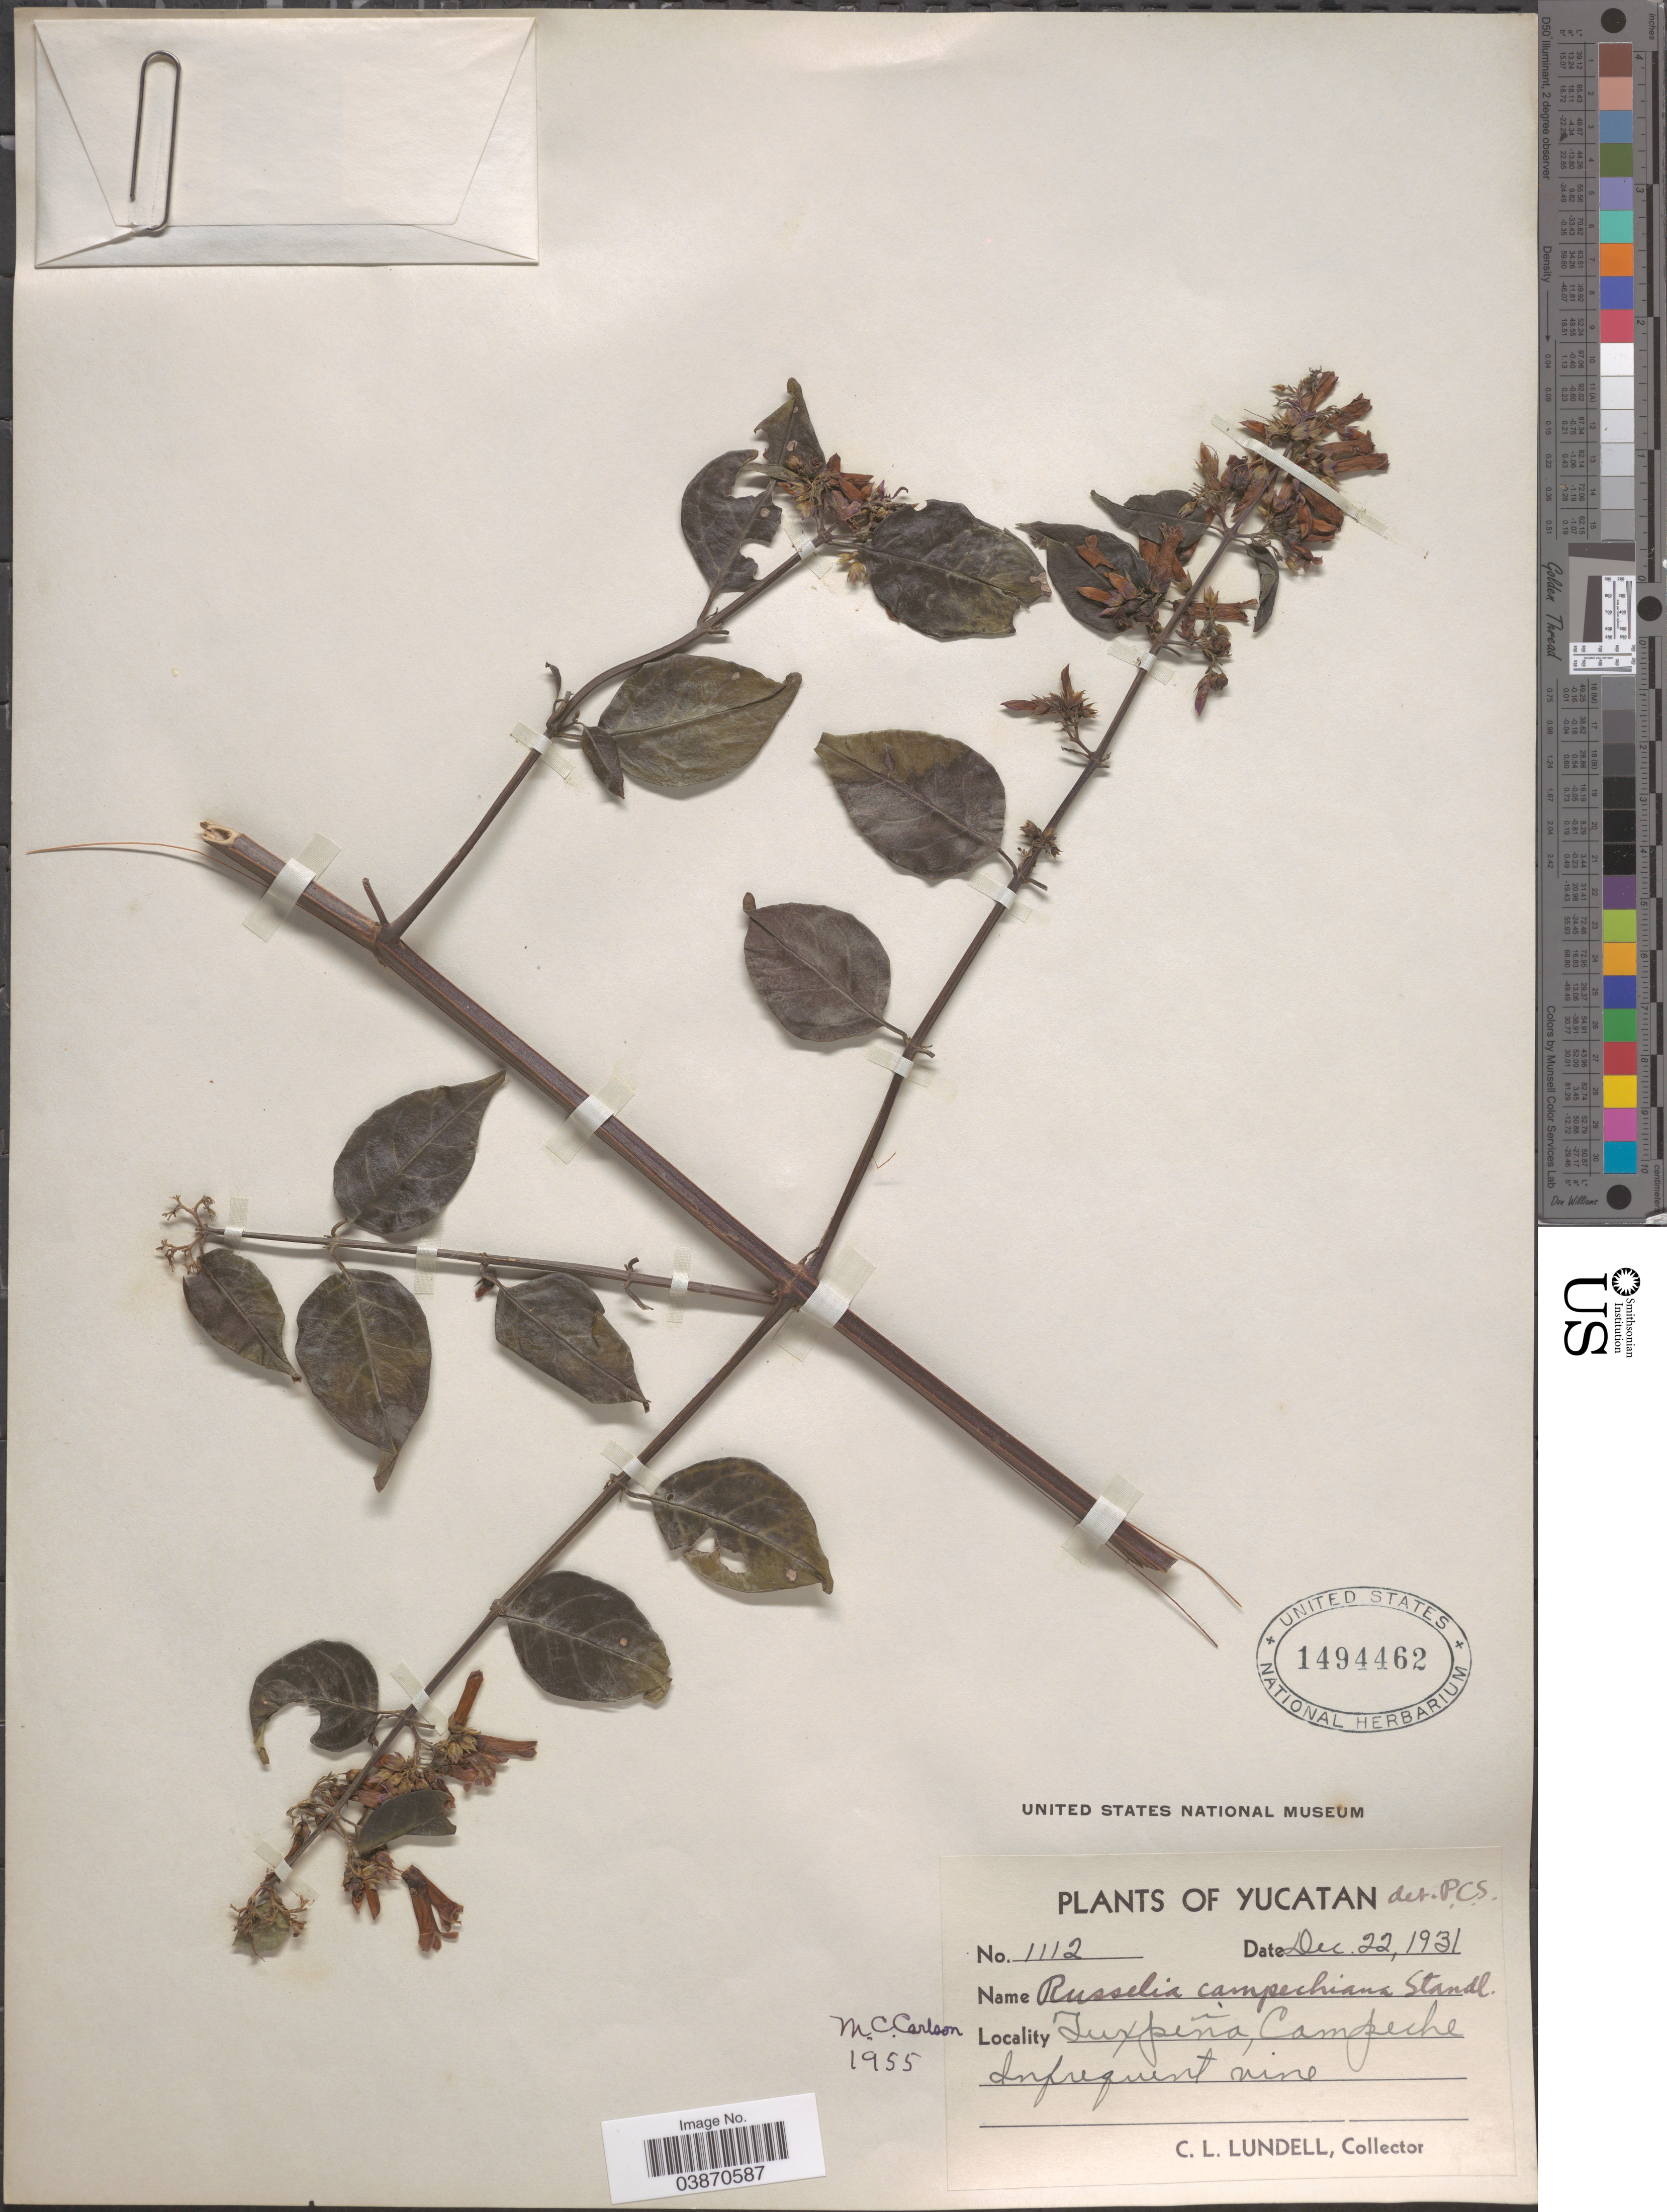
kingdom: Plantae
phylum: Tracheophyta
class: Magnoliopsida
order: Lamiales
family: Plantaginaceae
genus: Russelia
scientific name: Russelia campechiana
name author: Standl.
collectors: C. L. Lundell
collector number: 1112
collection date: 1931-12-22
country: Mexico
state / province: Campeche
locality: Yucatan, Tuxpeña.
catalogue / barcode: US 1494462